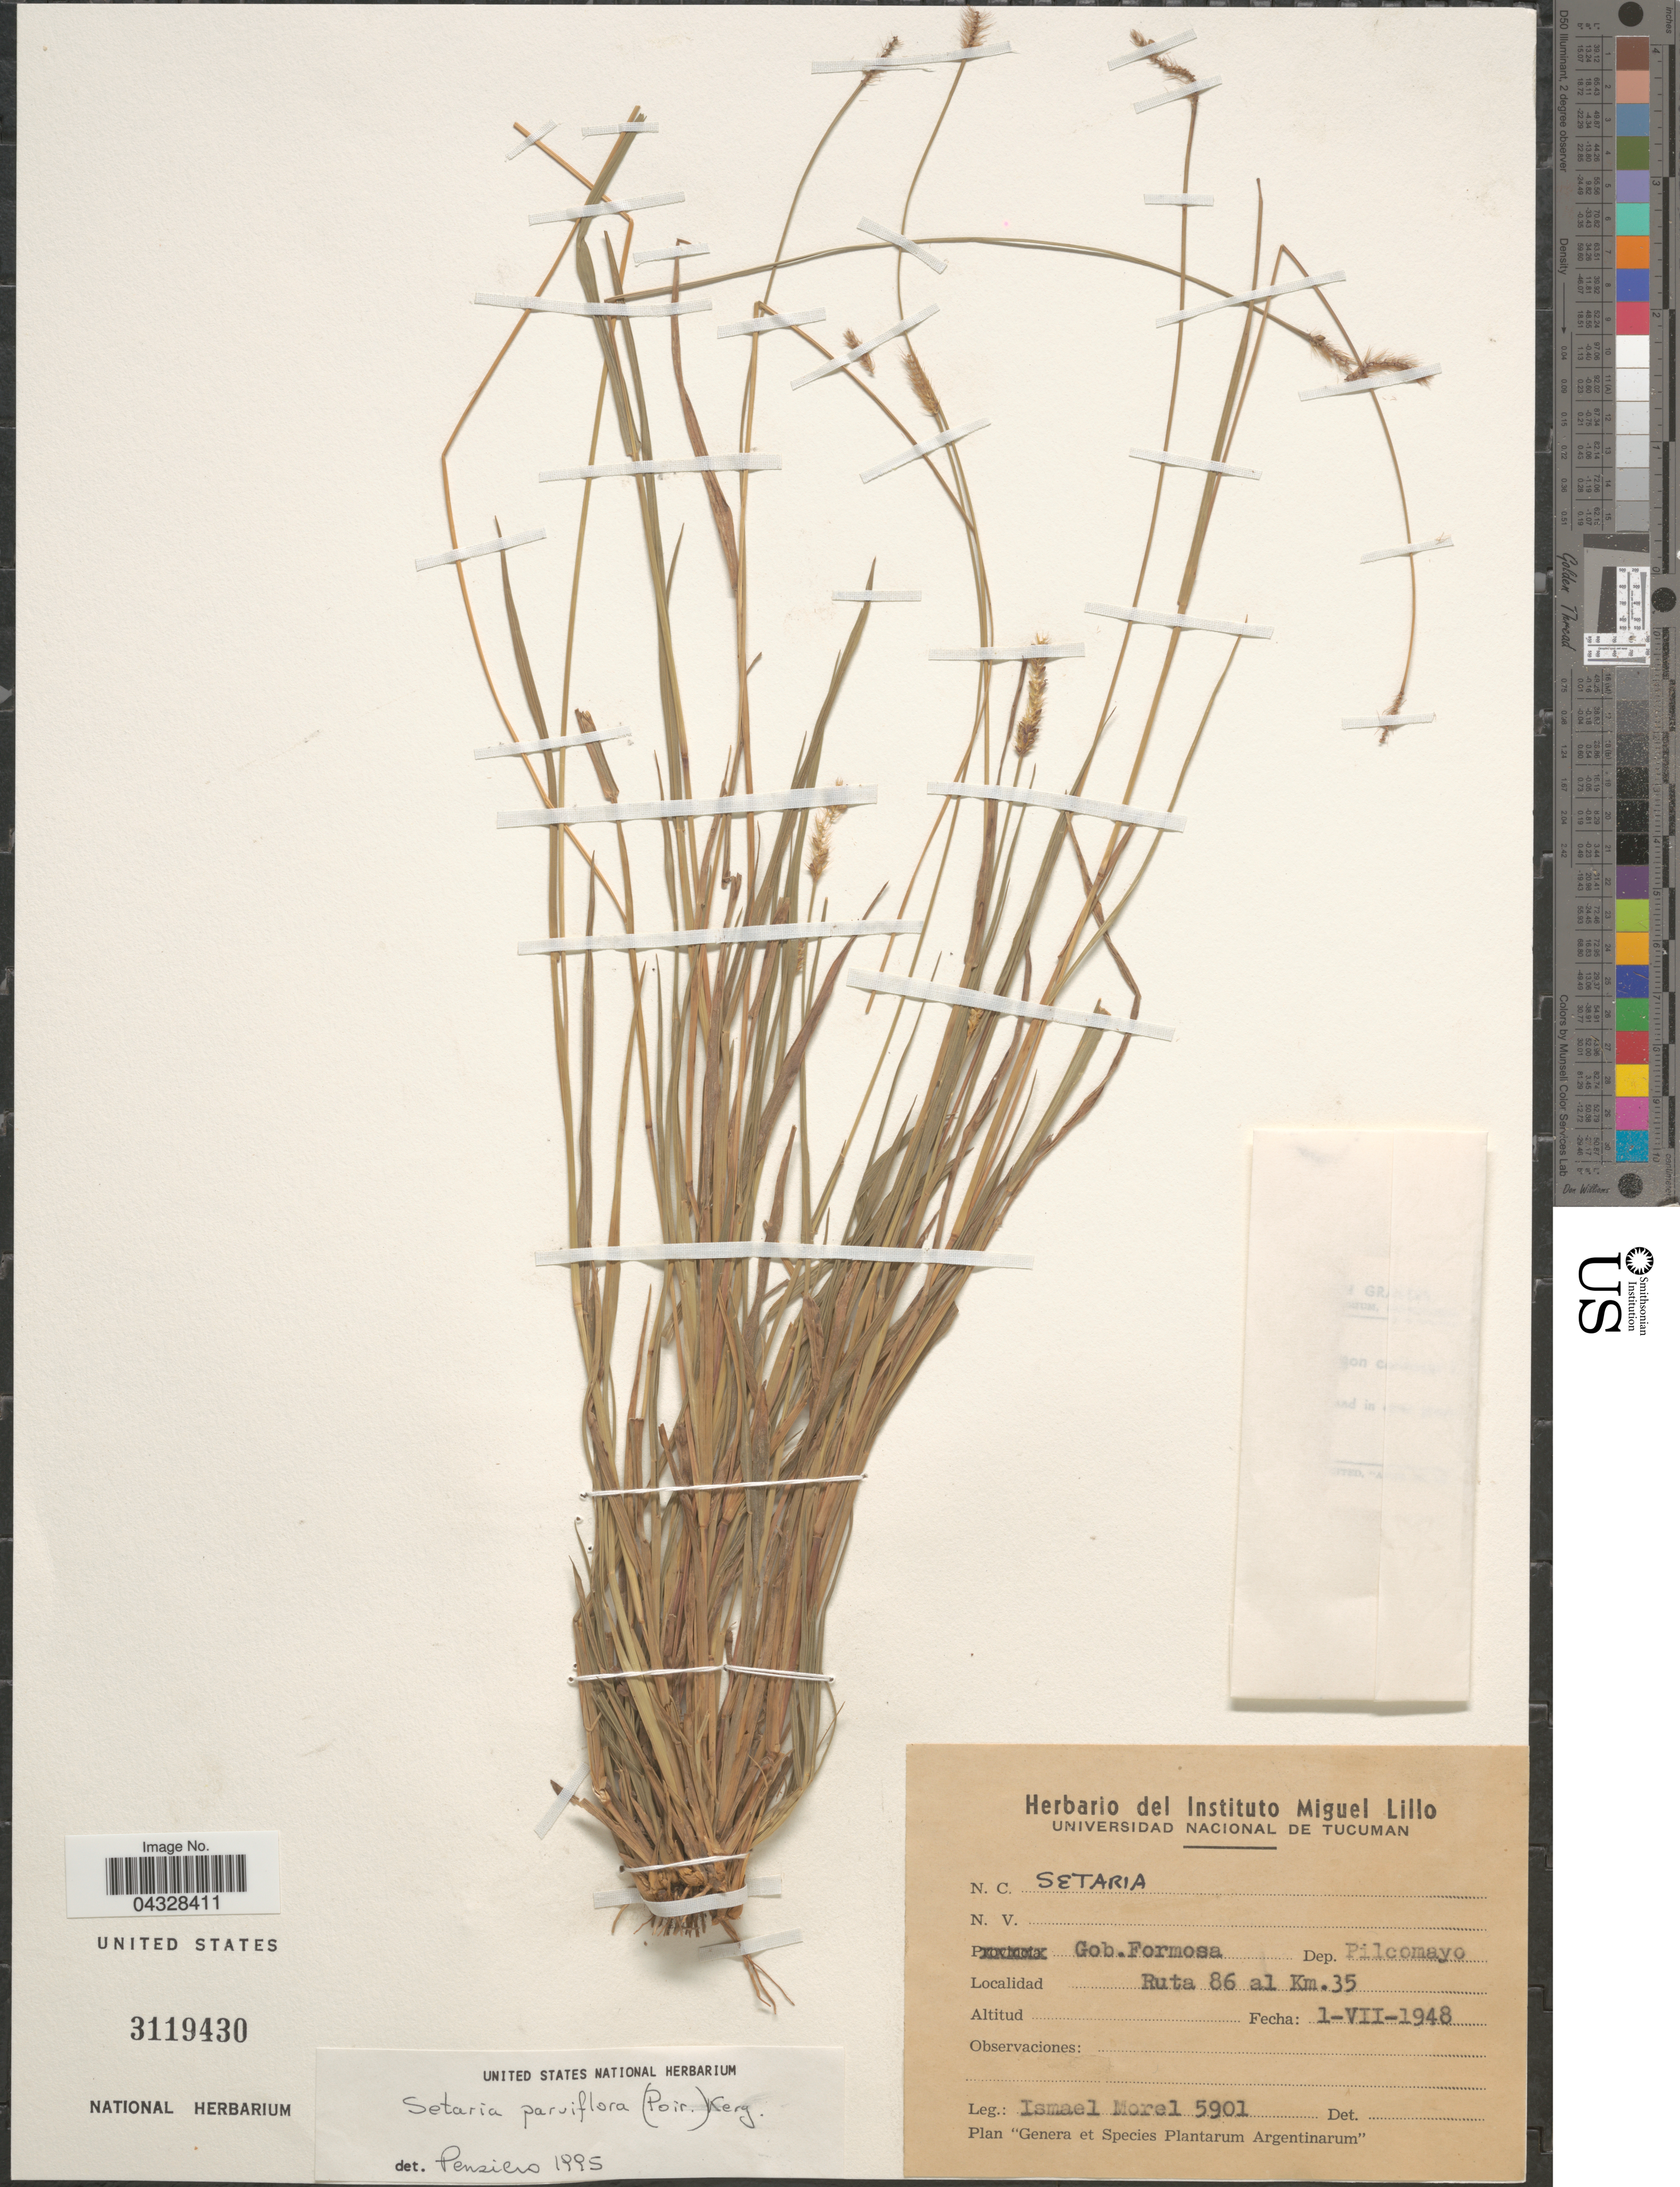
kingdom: Plantae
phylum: Tracheophyta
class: Liliopsida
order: Poales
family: Poaceae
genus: Setaria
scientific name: Setaria parviflora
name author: (Poir.) Kerguélen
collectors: I. Morel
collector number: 5901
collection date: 1948-07-01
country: Argentina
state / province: Formosa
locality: Gob. Formosa. Dep. Pilcomayo. Ruta 86 al Km.35.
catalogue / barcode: US 3119430